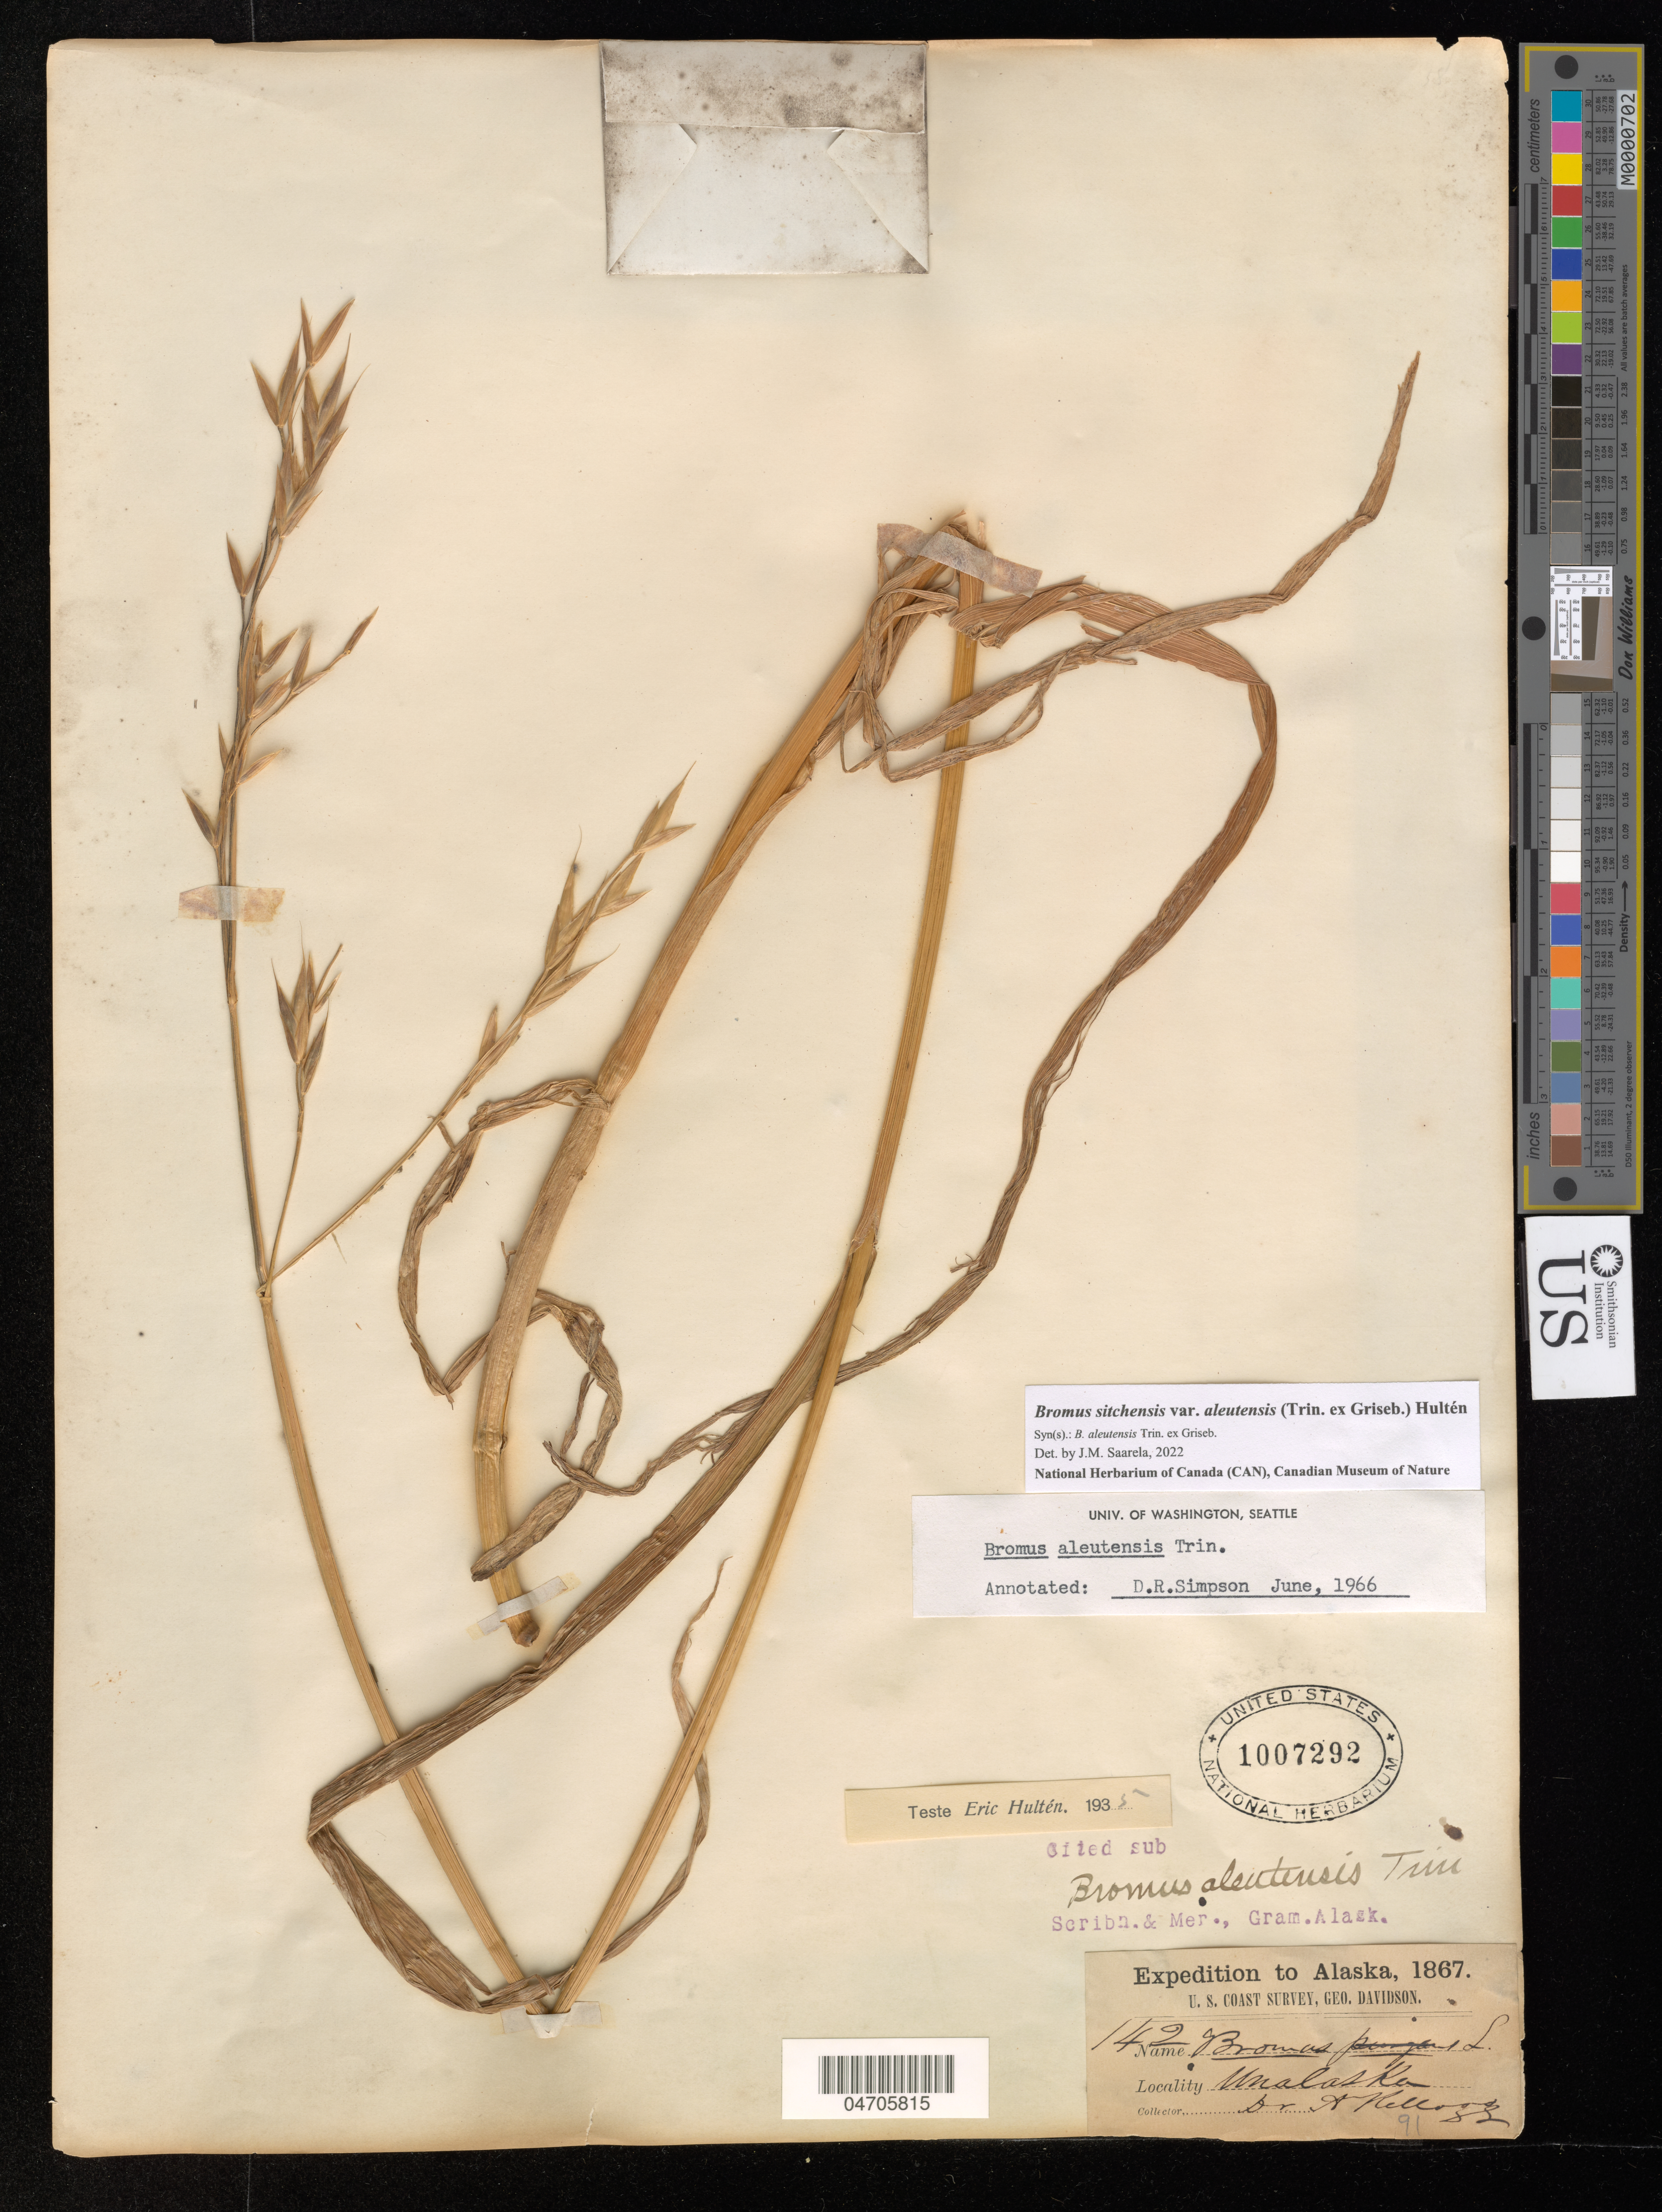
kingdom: Plantae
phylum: Tracheophyta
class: Liliopsida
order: Poales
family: Poaceae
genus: Bromus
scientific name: Bromus sitchensis var. polyanthus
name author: (Scribn. ex Shear) R.E. Brainerd & Otting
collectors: A. Kellogg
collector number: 142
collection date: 1867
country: United States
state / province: Alaska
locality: Expedition to Alaska. U. S. Coast Survey. Unalaska.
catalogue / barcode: US 1007292